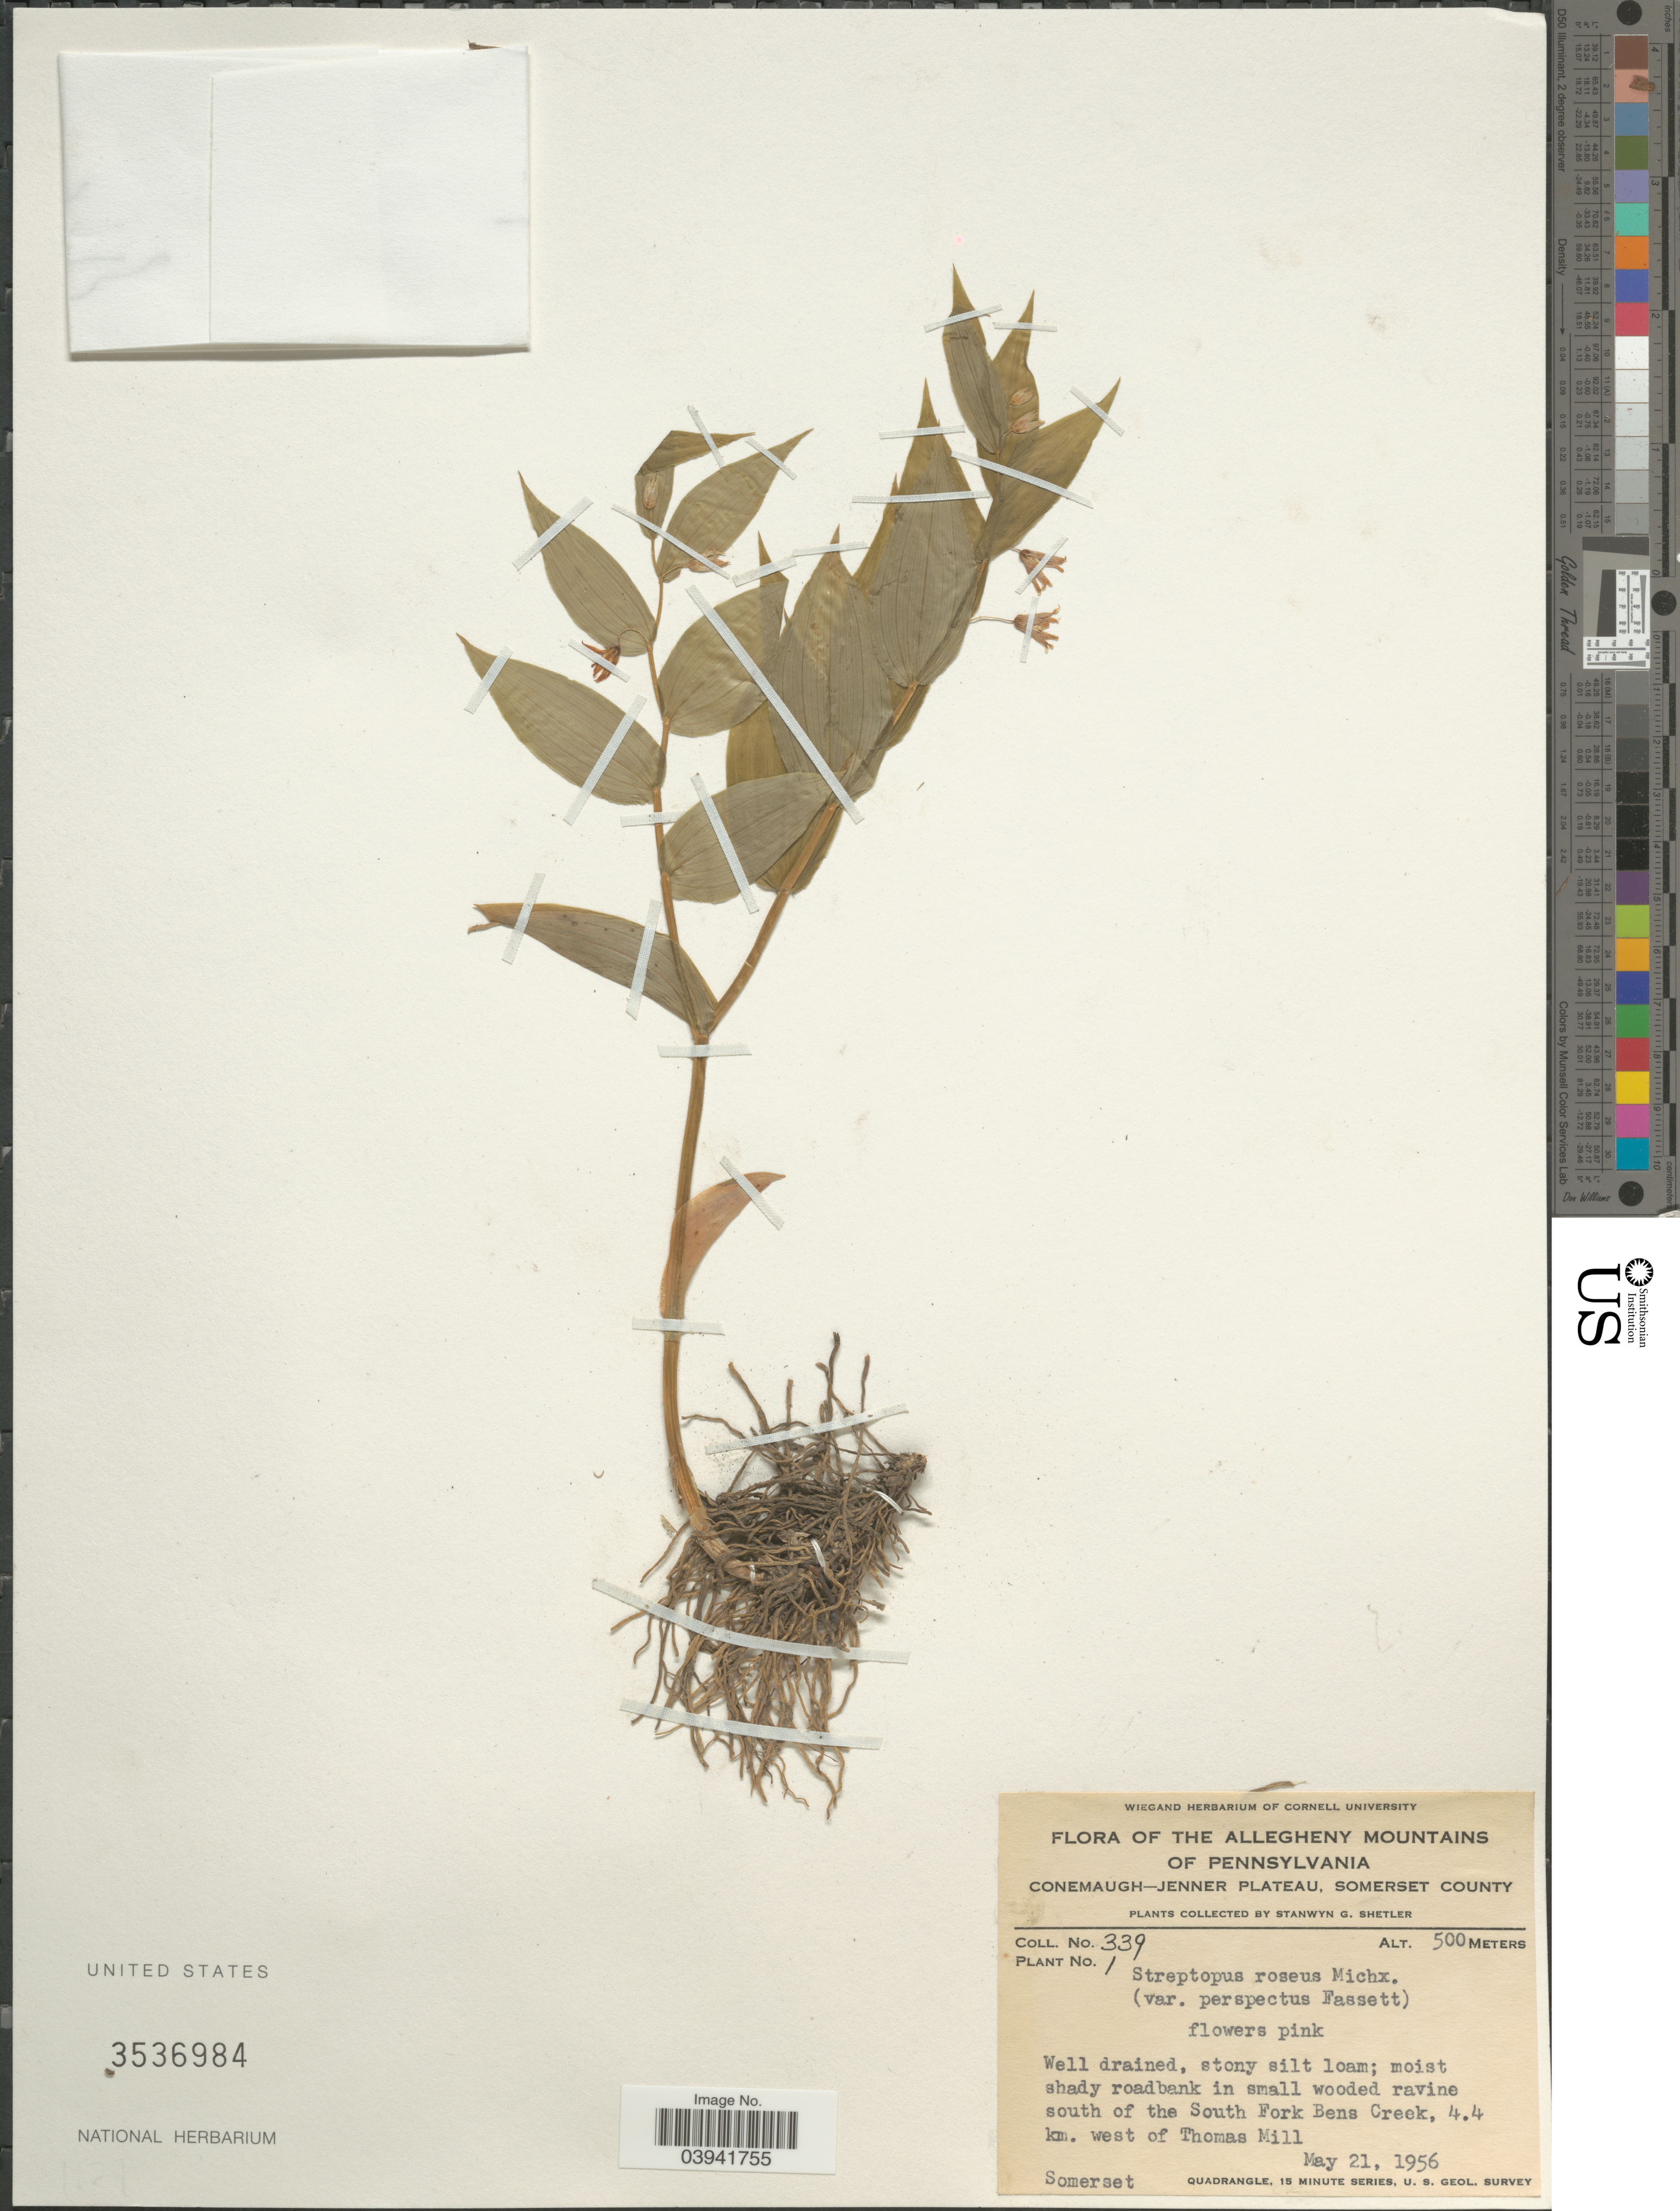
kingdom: Plantae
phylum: Tracheophyta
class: Liliopsida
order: Liliales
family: Liliaceae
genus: Streptopus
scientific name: Streptopus roseus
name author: Michx.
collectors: S. Shetler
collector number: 339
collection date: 1956-05-21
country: United States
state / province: Pennsylvania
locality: The Allegheny Mountains. Conemaugh-Jenner Plateau, Somerset County. In small wooded ravine south of the South Fork Bens Creek, 4.4 km. west of Thomas Mill. Somerset.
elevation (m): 500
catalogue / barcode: US 3536984